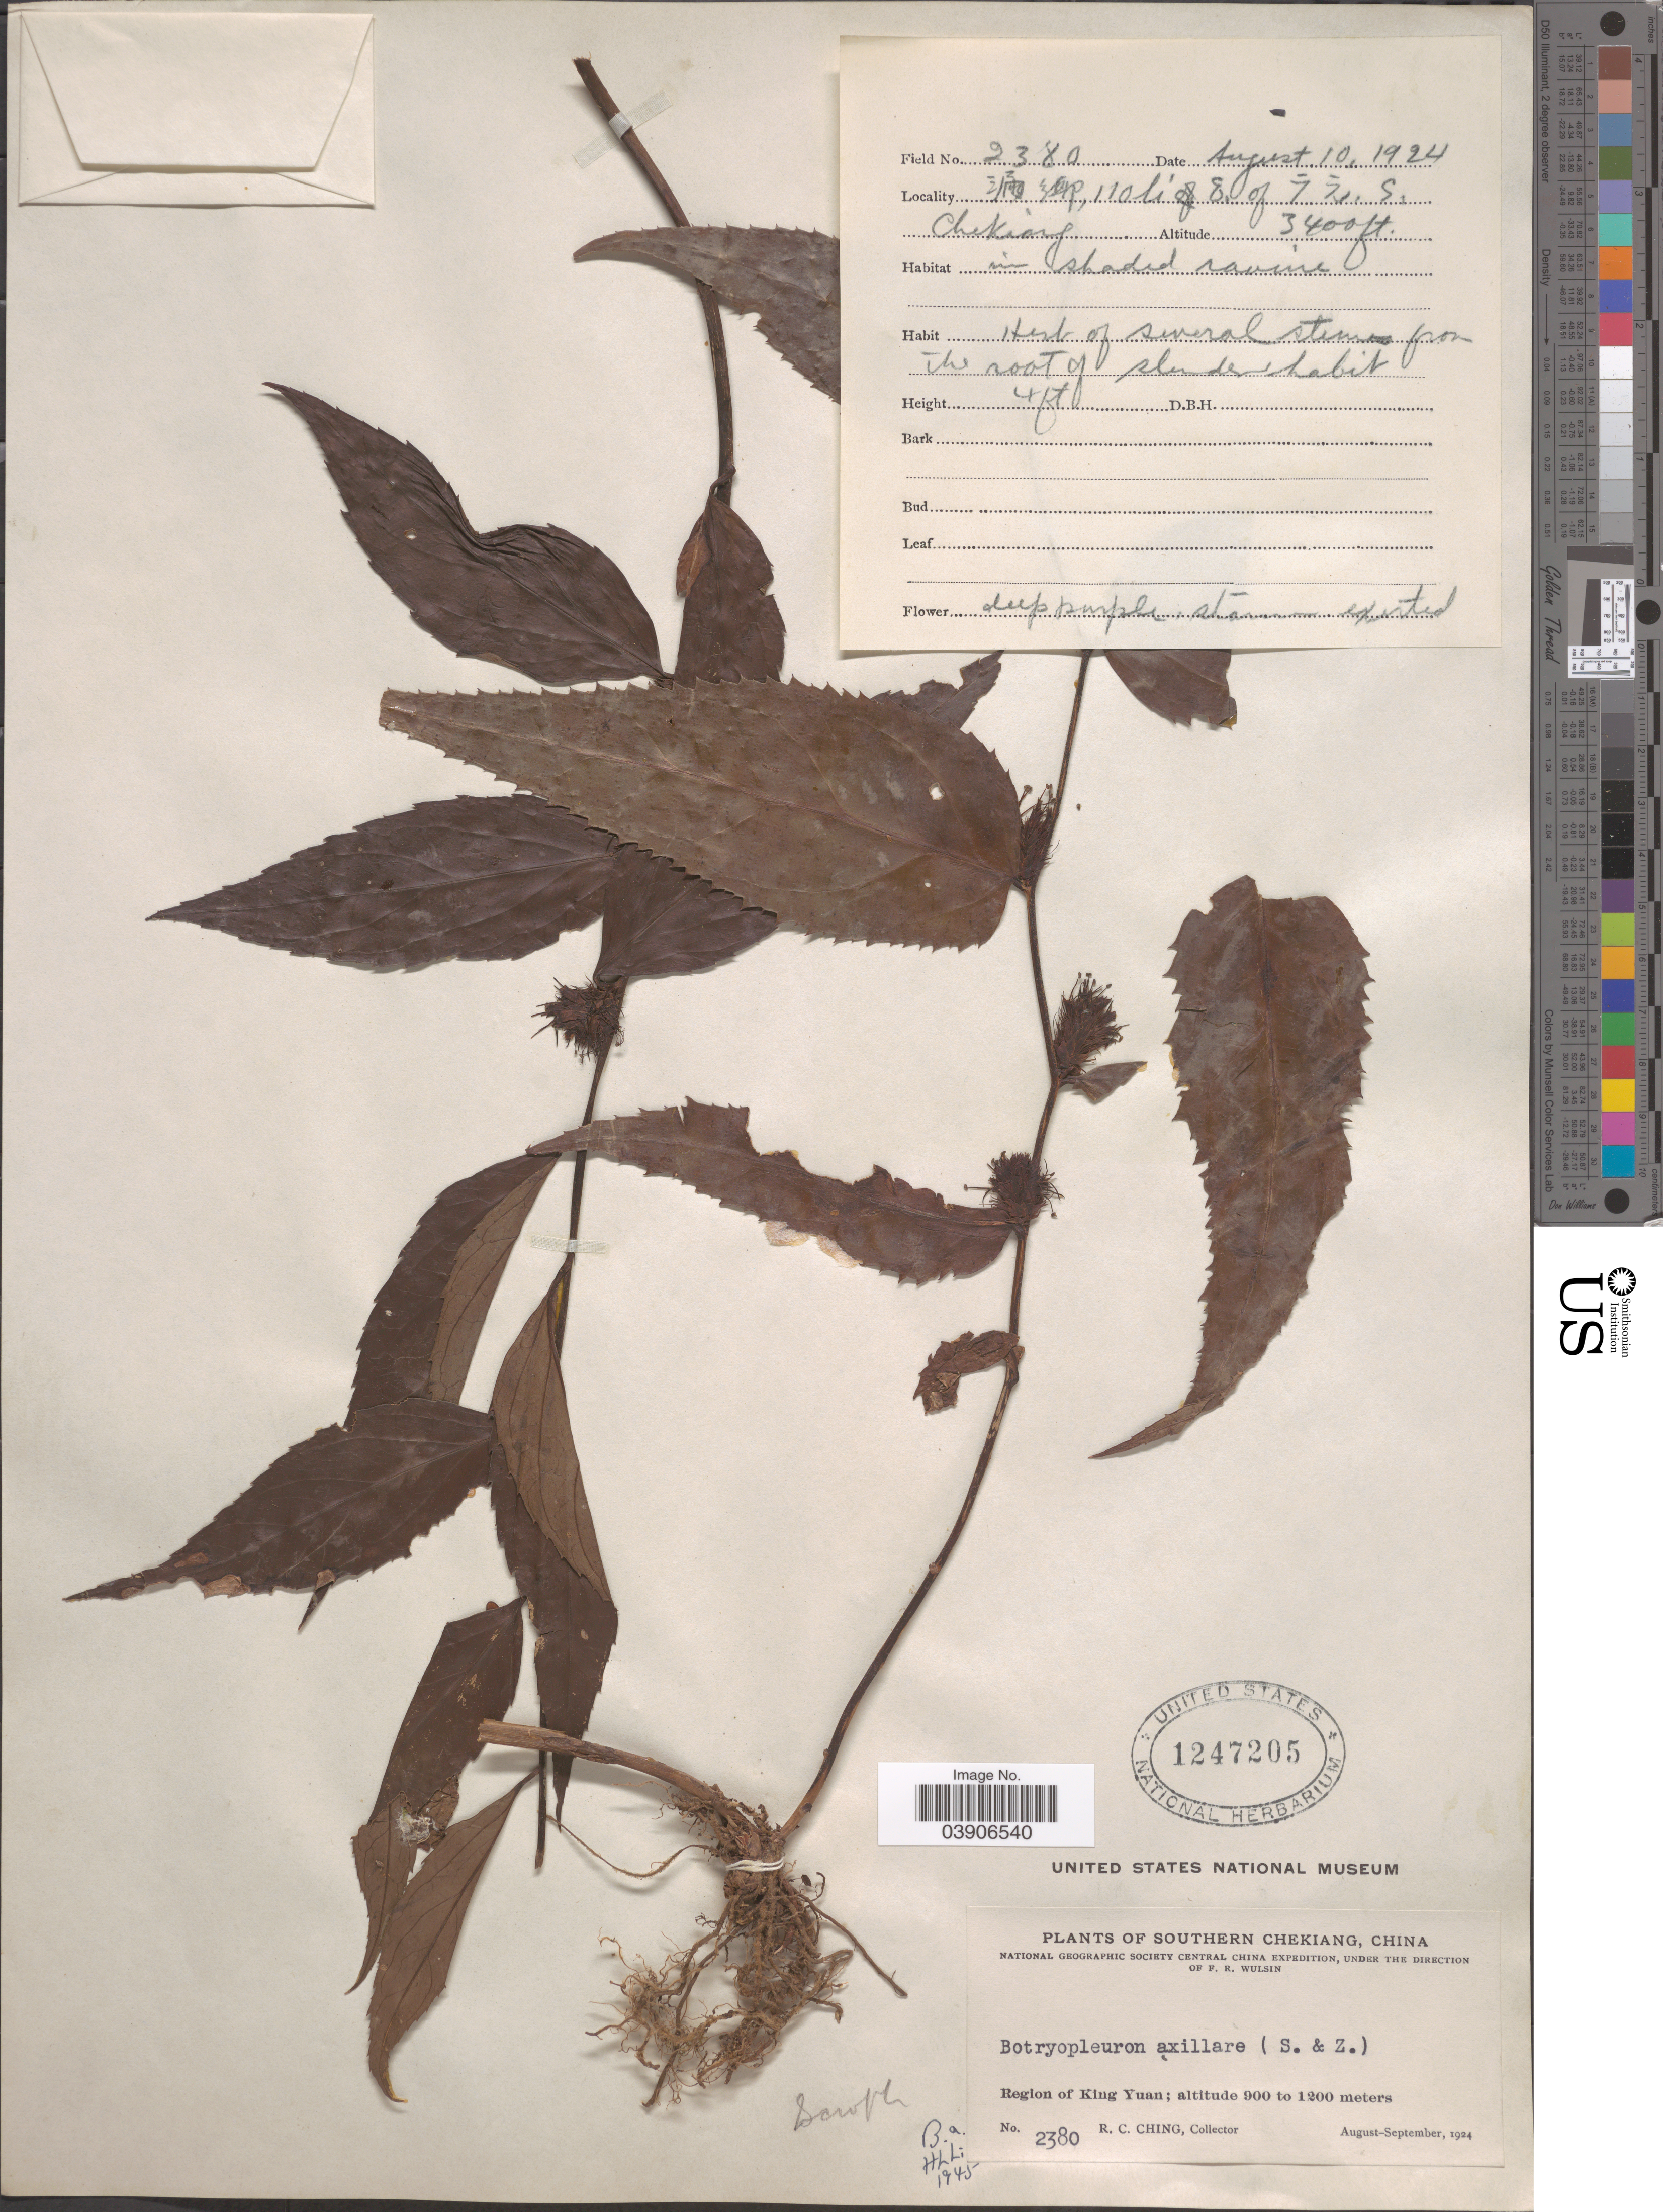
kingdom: Plantae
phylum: Tracheophyta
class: Magnoliopsida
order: Lamiales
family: Plantaginaceae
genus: Botryopleuron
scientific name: Botryopleuron axillare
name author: (Siebold & Zucc.) Hemsl.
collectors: R. C. Ching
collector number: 2380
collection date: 1924-08-10/1924-09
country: China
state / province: Zhejiang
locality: X, 110 li E. of X. Southern Chekiang. Region of King Yuan.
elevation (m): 1036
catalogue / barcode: US 1247205